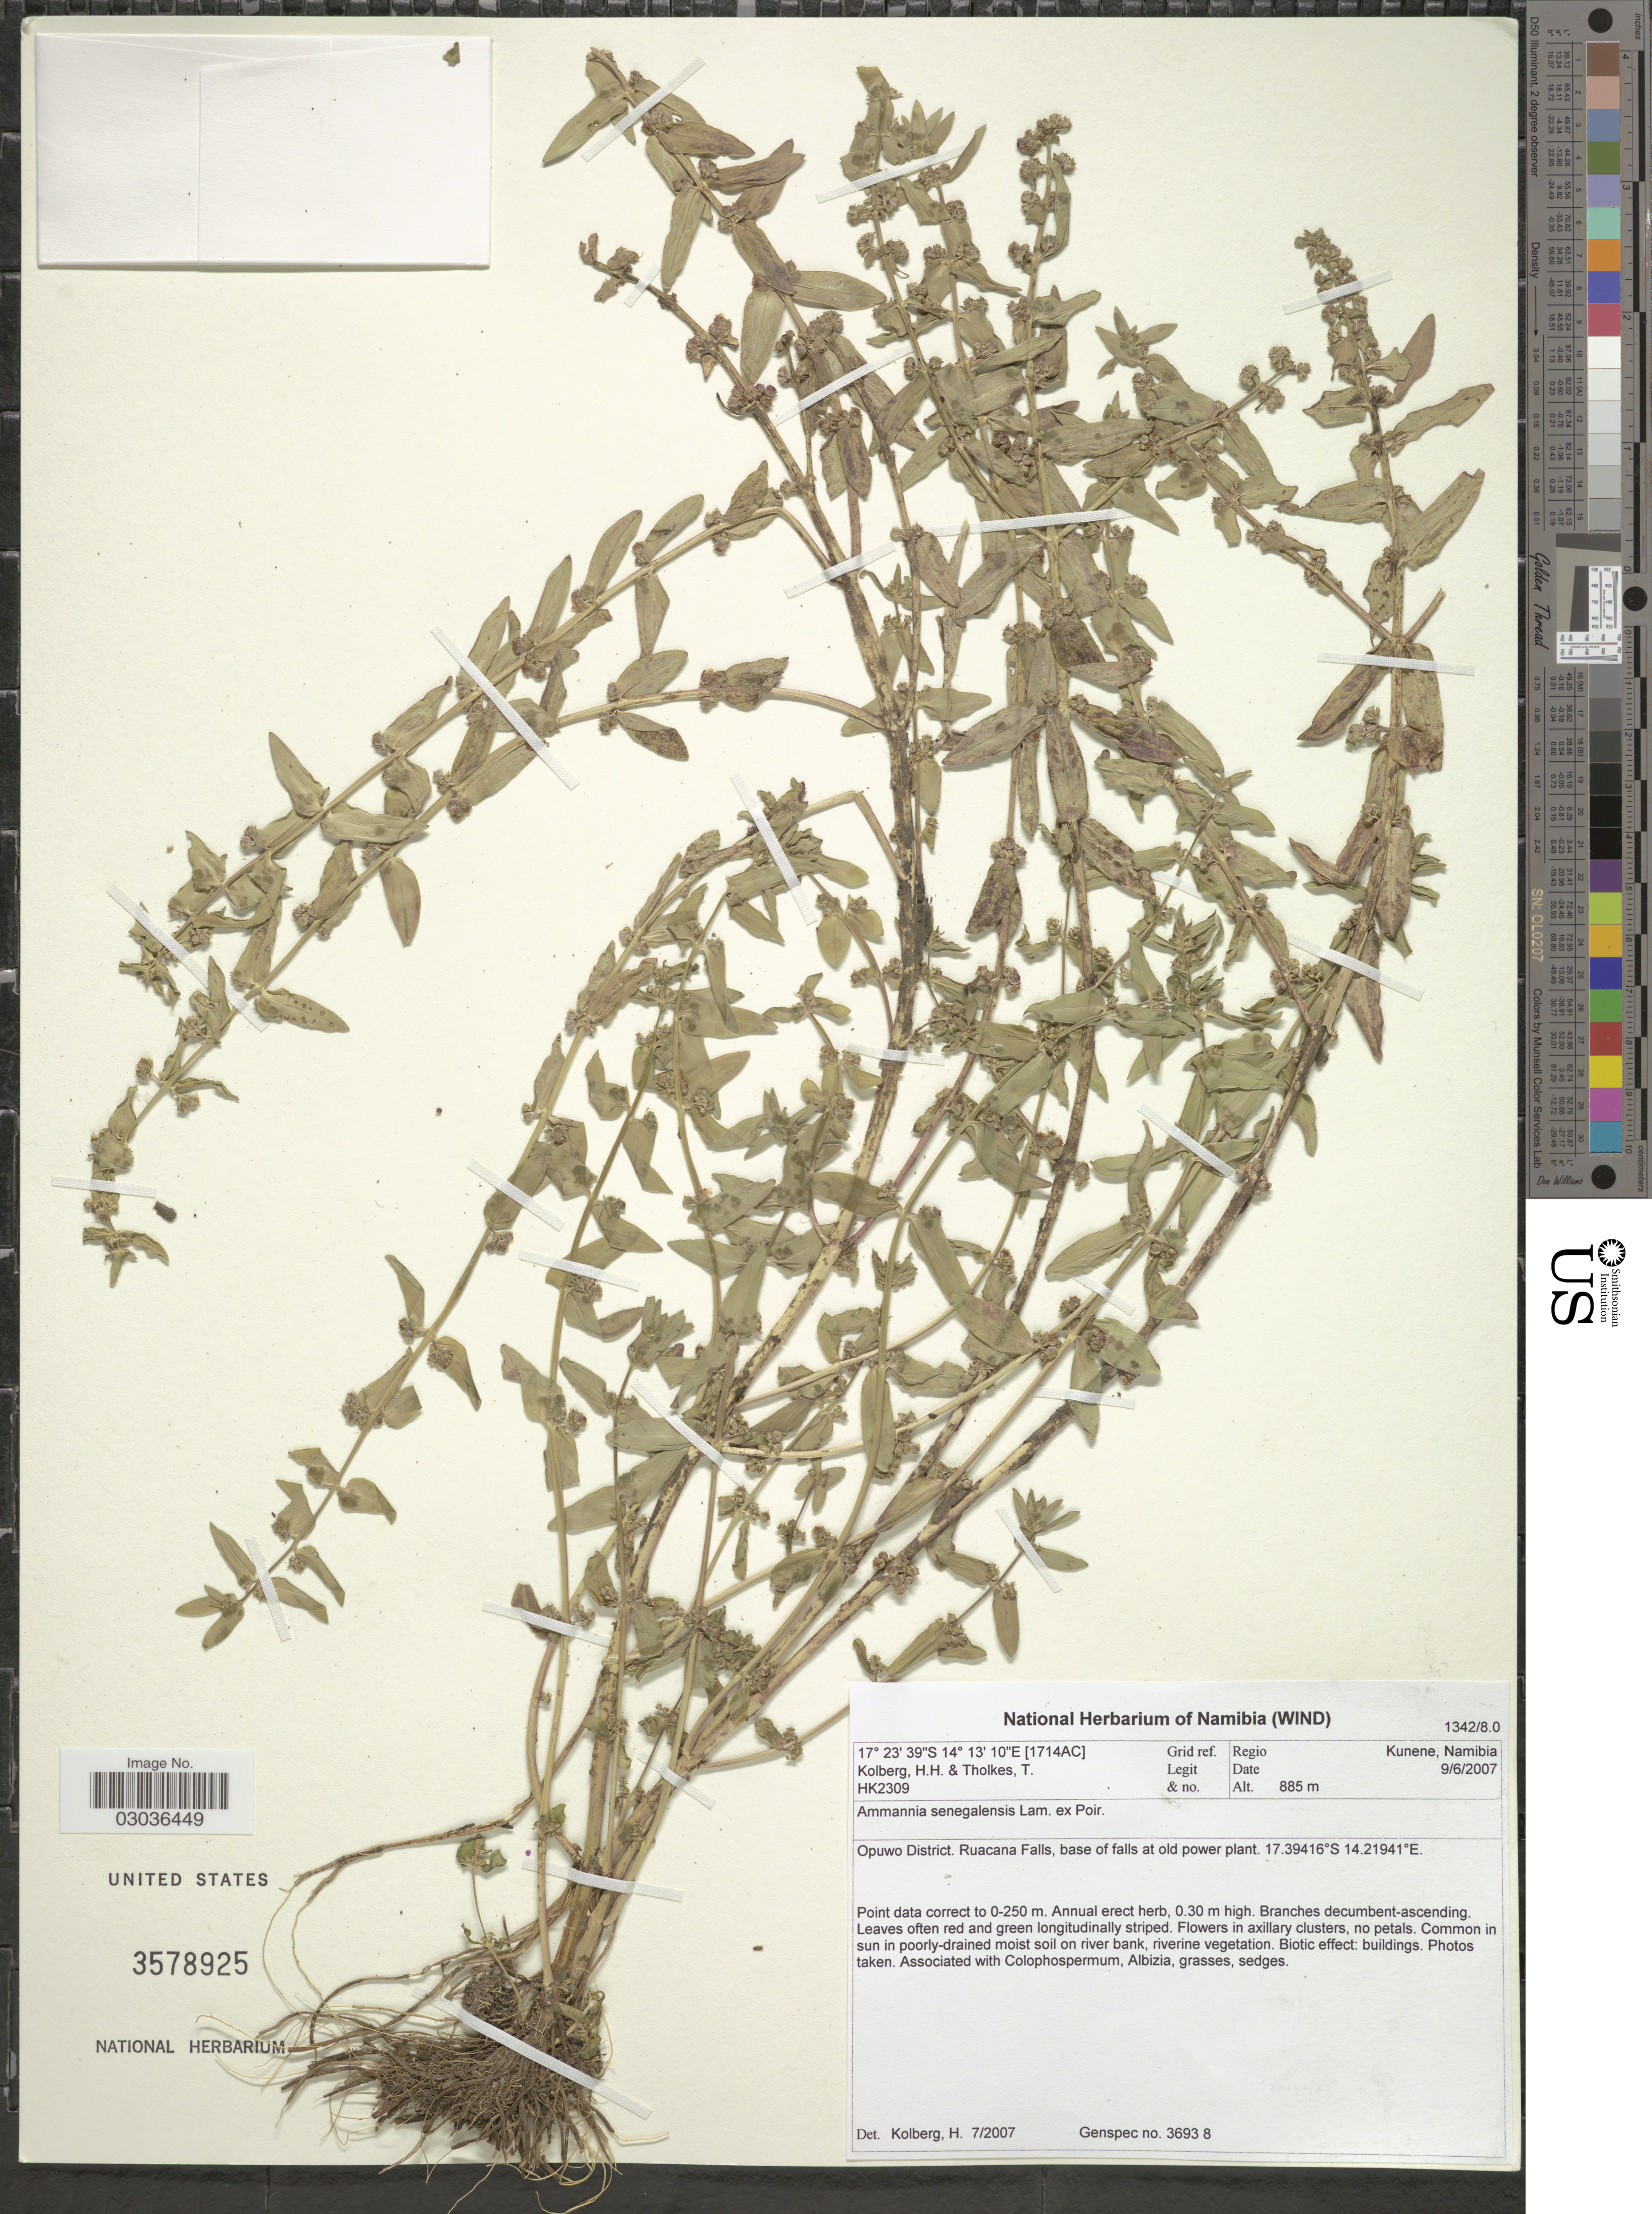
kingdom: Plantae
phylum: Tracheophyta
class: Magnoliopsida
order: Myrtales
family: Lythraceae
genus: Ammannia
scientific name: Ammannia senegalensis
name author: Lam.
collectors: H. H. Kolberg & T. Tholkes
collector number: HK2309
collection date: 2007-06-09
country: Namibia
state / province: Kunene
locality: [1714AC] Grid ref. Regio Kunene. Opuwo District. Ruacana Falls, base of falls at old power plant.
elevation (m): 885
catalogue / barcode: US 3578925